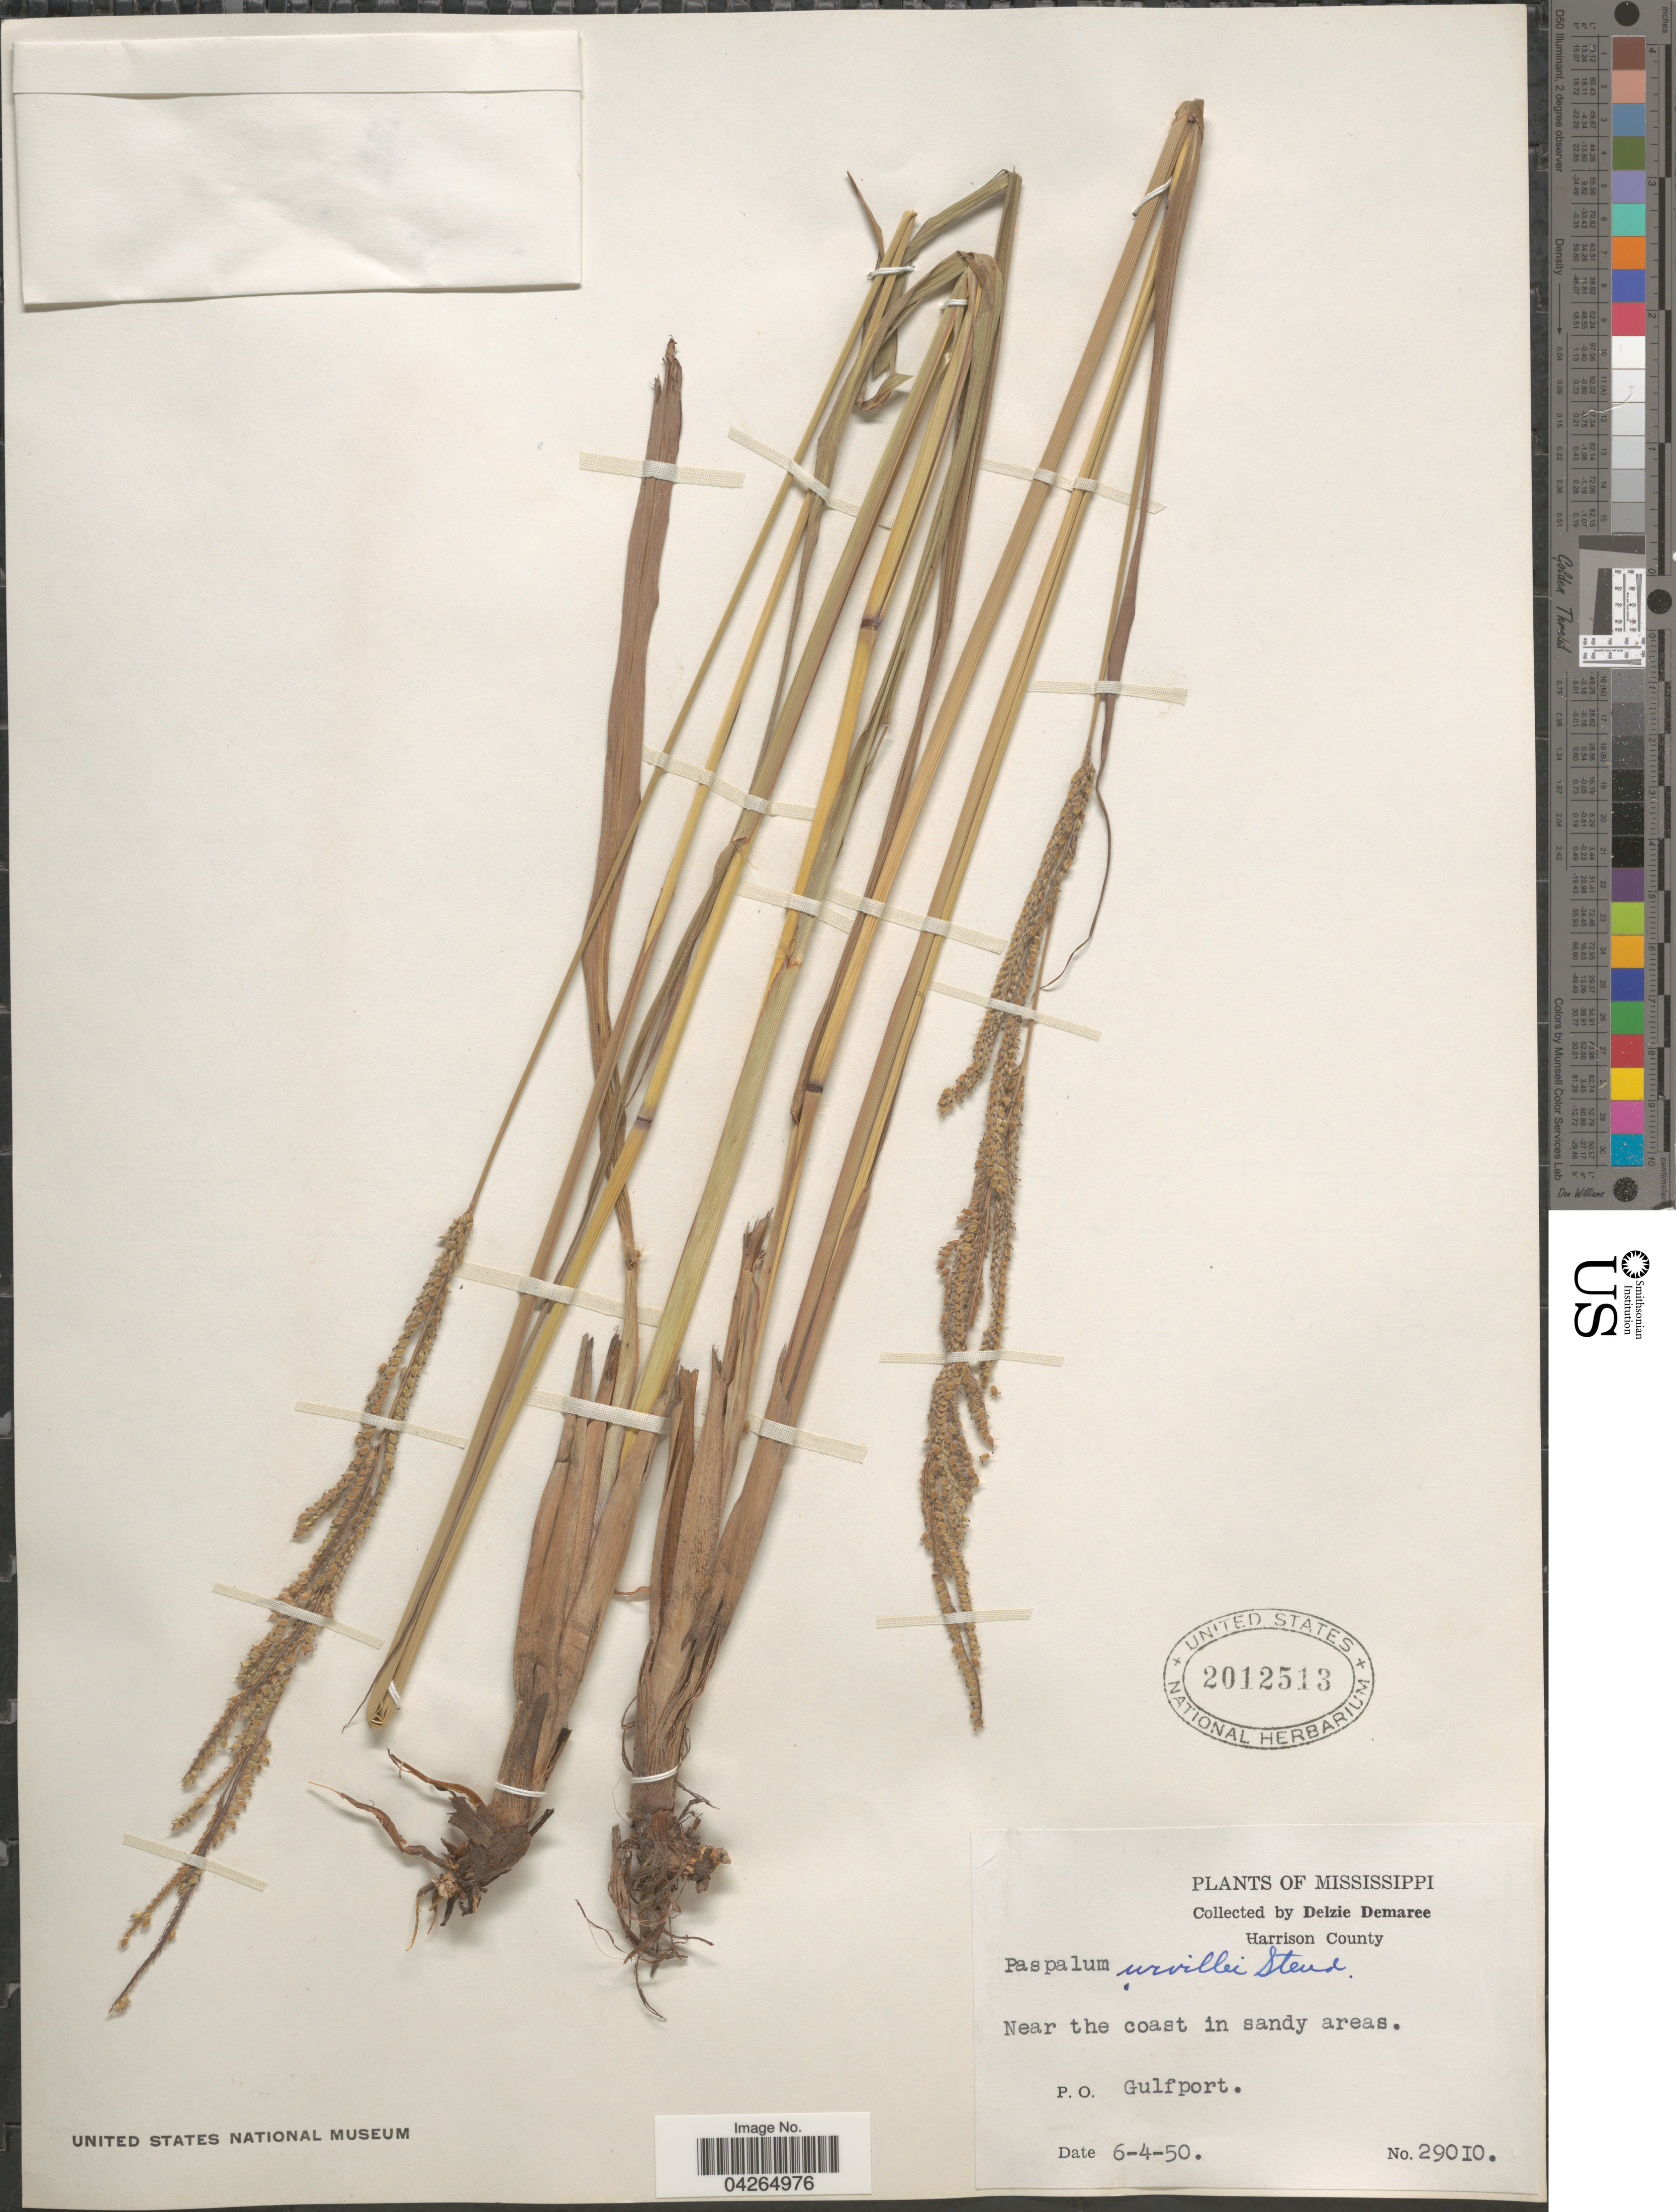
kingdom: Plantae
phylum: Tracheophyta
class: Liliopsida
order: Poales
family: Poaceae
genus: Paspalum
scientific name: Paspalum urvillei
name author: Steud.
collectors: D. Demaree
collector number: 29010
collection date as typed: Transcribed d/m/y: 4/6/50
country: United States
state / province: Mississippi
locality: Harrison County. Near the coast in sandy areas. P.O. Gulfport.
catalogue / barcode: US 2012513